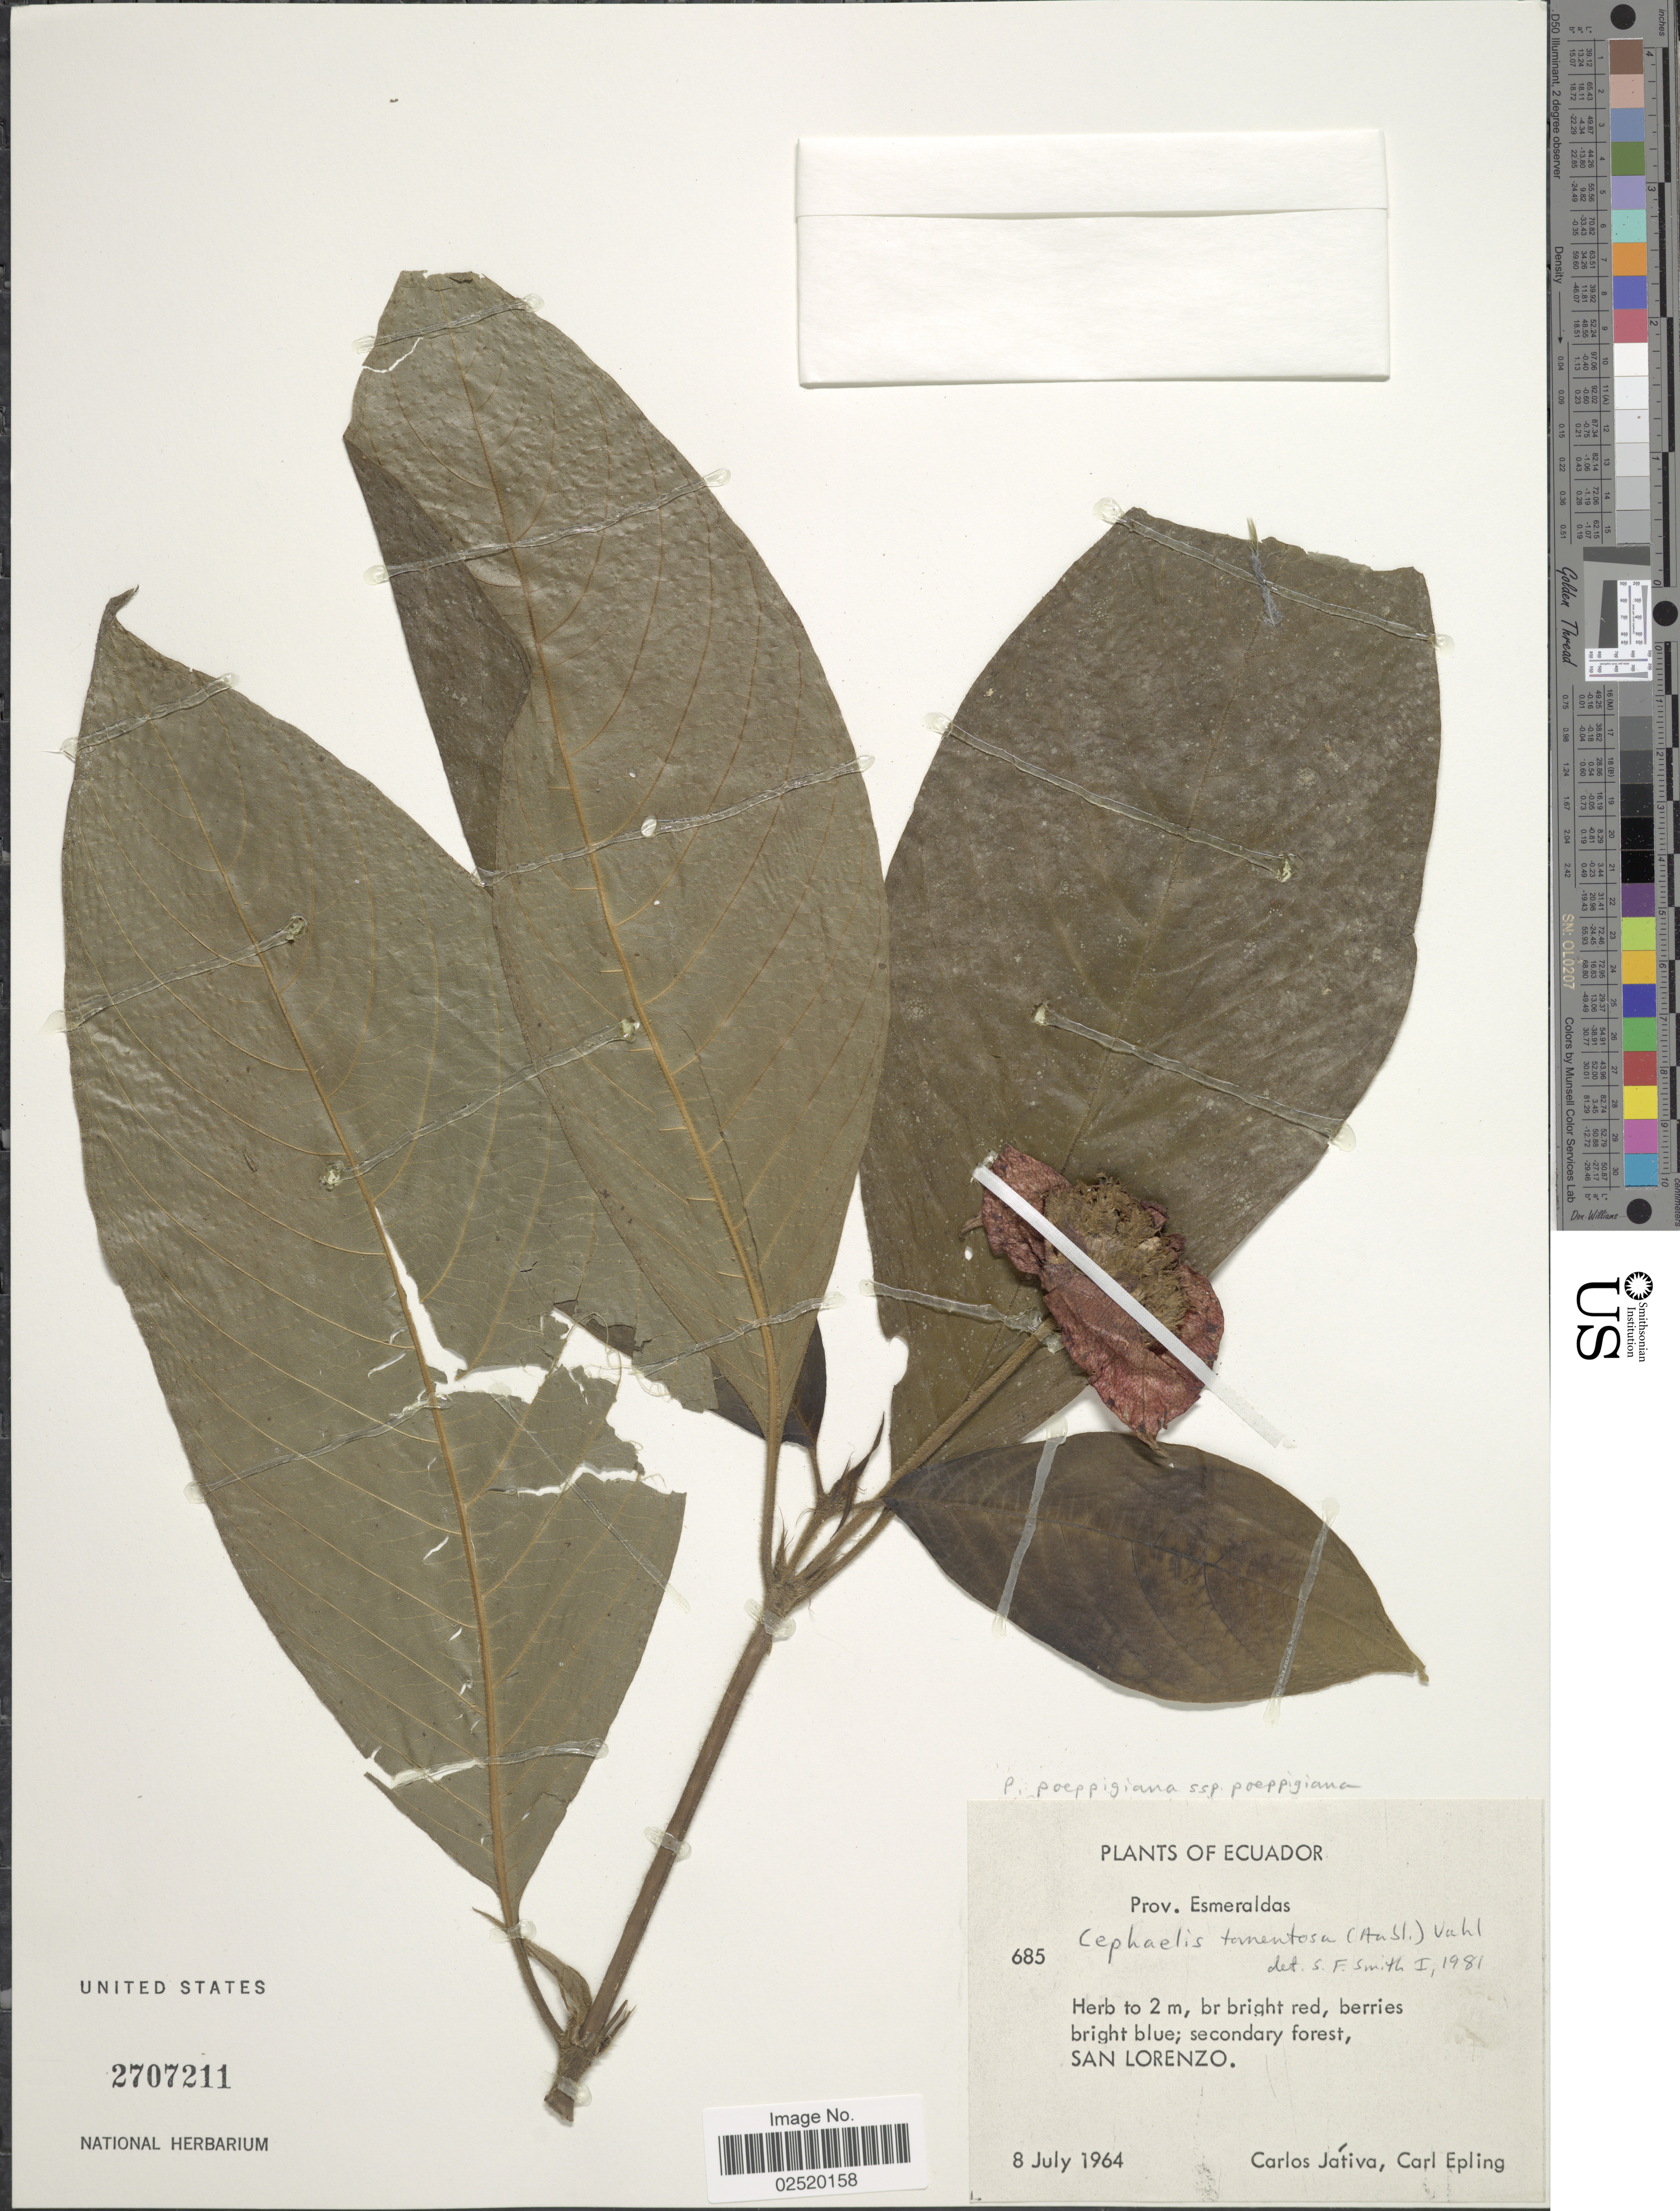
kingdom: Plantae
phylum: Tracheophyta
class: Magnoliopsida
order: Gentianales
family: Rubiaceae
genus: Psychotria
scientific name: Psychotria poeppigiana subsp. poeppigiana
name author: Müll. Arg.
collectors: C. D. Játiva & C. C. Epling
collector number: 685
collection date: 1964-07-08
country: Ecuador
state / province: Esmeraldas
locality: Prov. Esmeraldas, San Lorenzo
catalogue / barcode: US 2707211